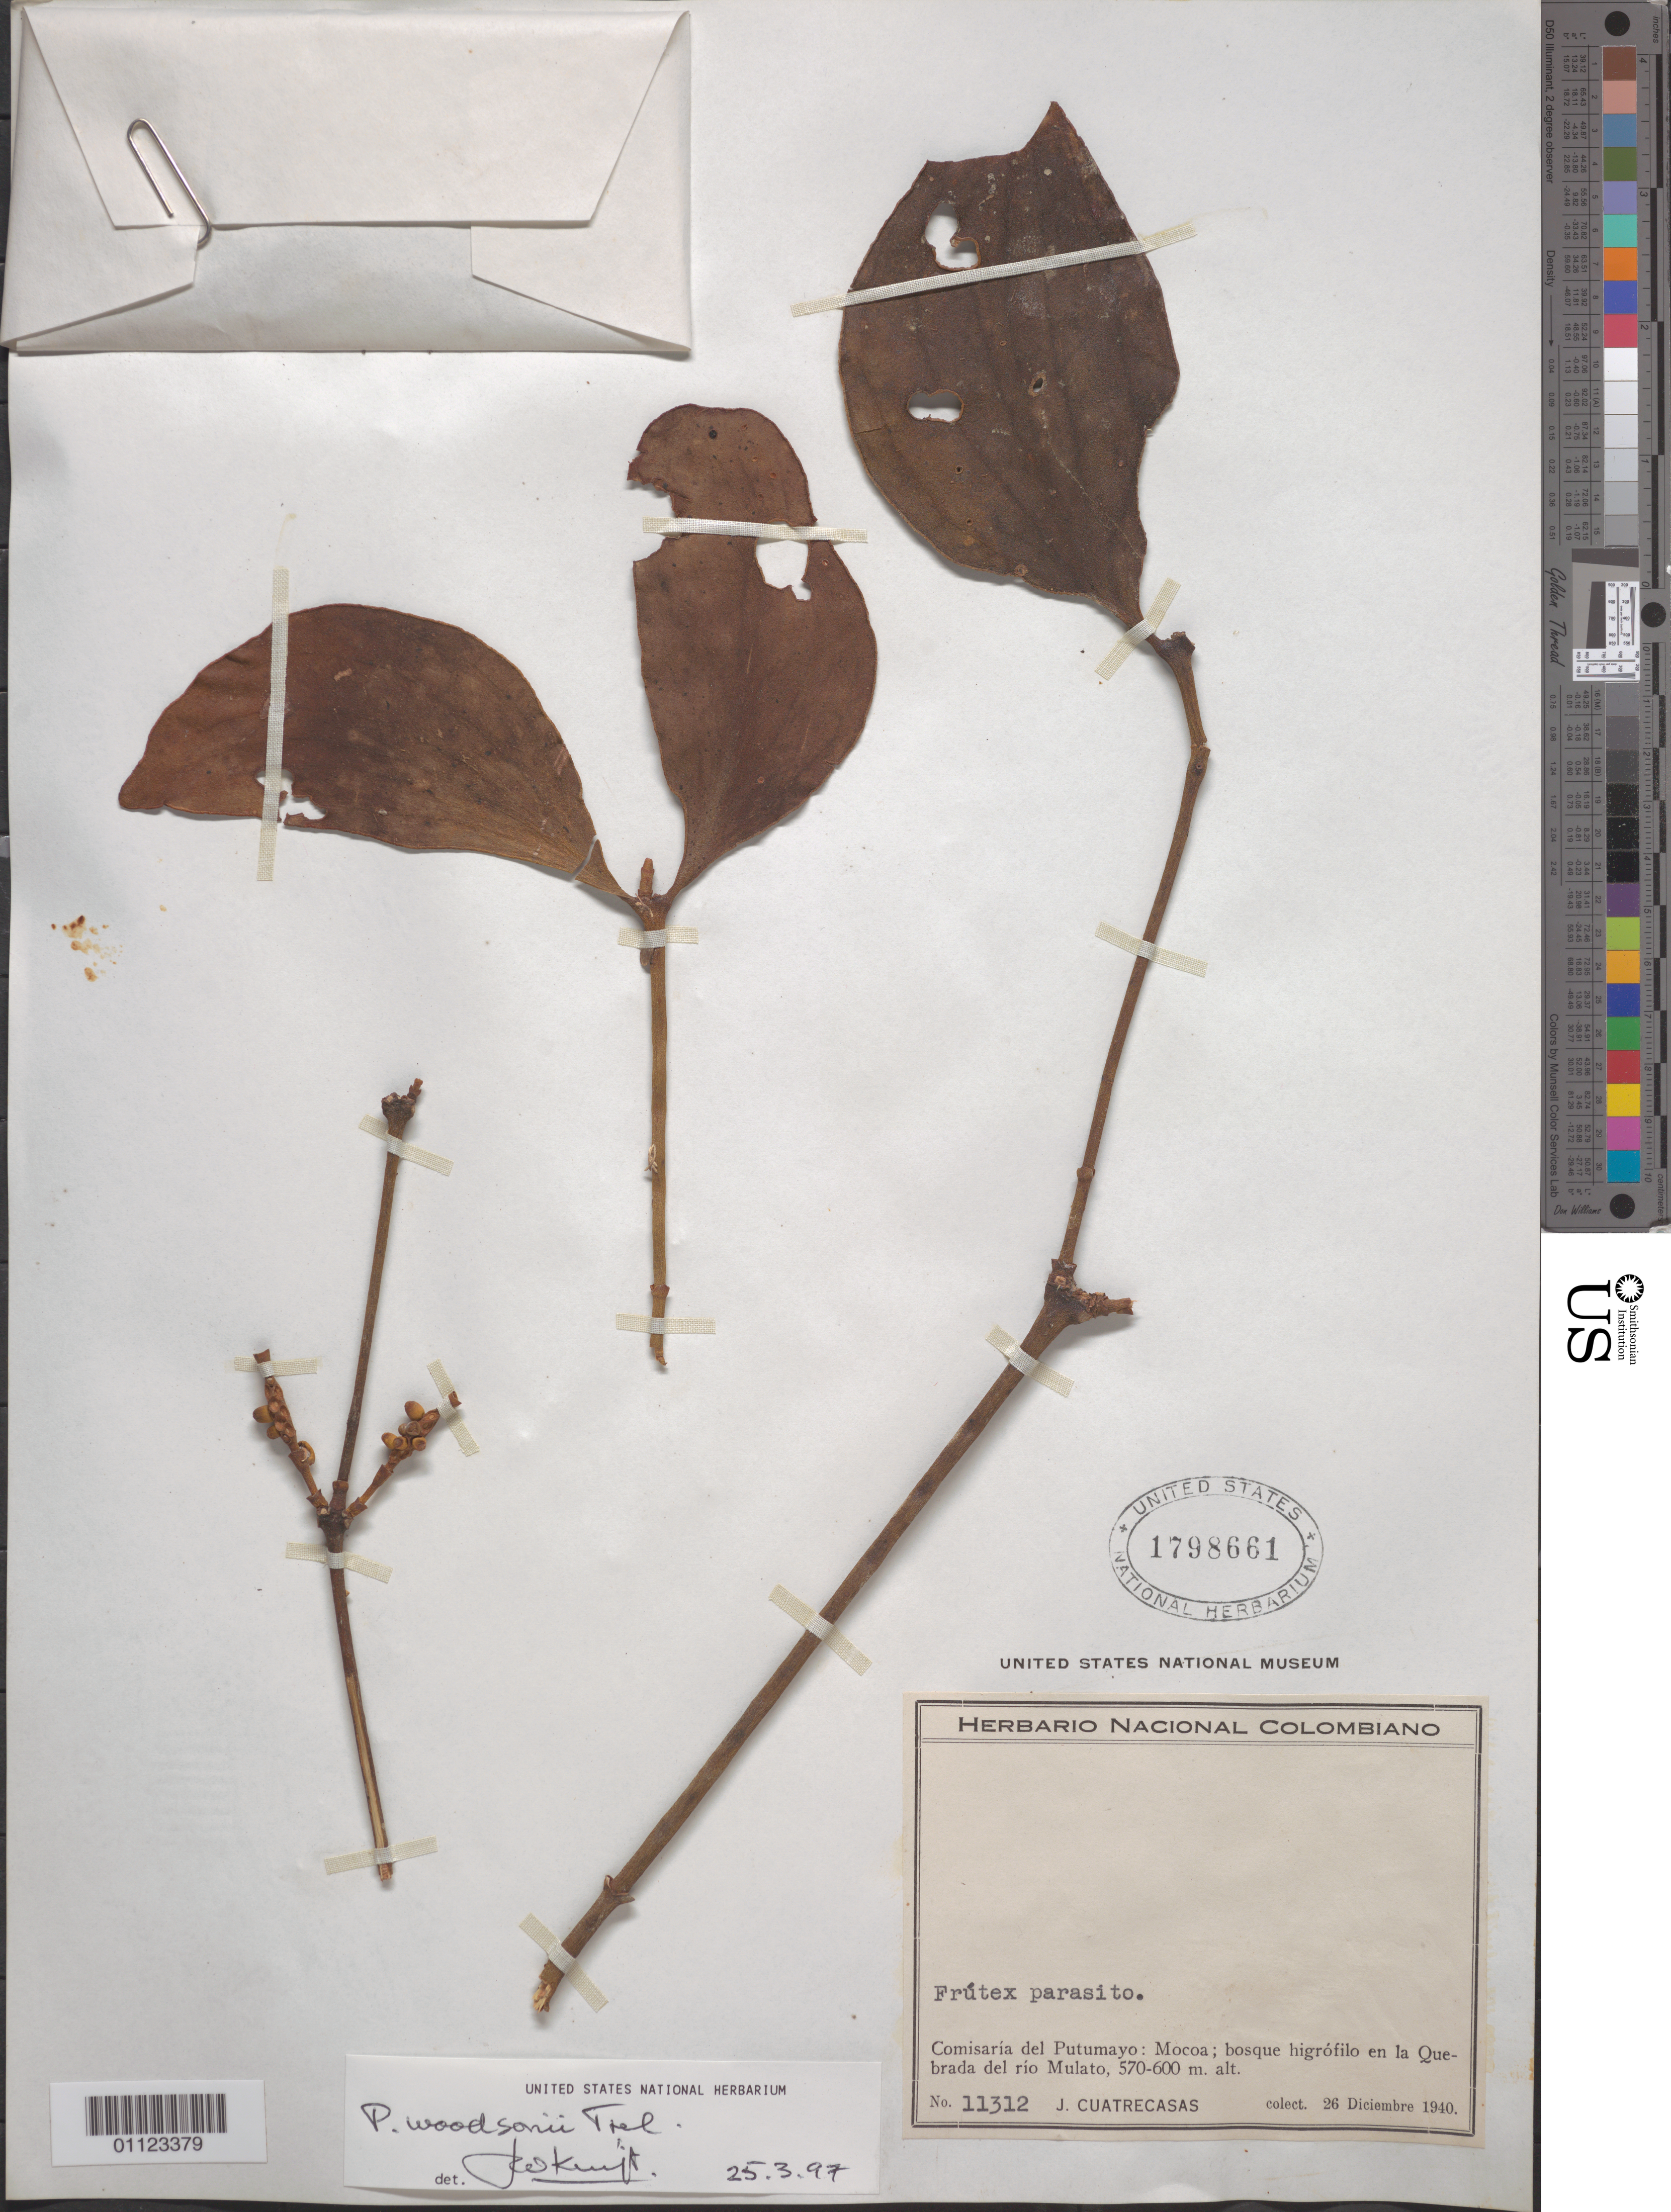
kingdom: Plantae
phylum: Tracheophyta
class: Magnoliopsida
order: Santalales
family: Viscaceae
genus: Phoradendron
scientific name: Phoradendron woodsonii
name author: Trel.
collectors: J. Cuatrecasas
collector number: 11312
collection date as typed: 26 Dec 1940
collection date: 1940-12-26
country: Colombia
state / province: Putumayo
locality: Mocoa; en la Quebrada del Rio Mulatoni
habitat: Bosque higrófilo.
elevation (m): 570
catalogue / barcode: US 1798661